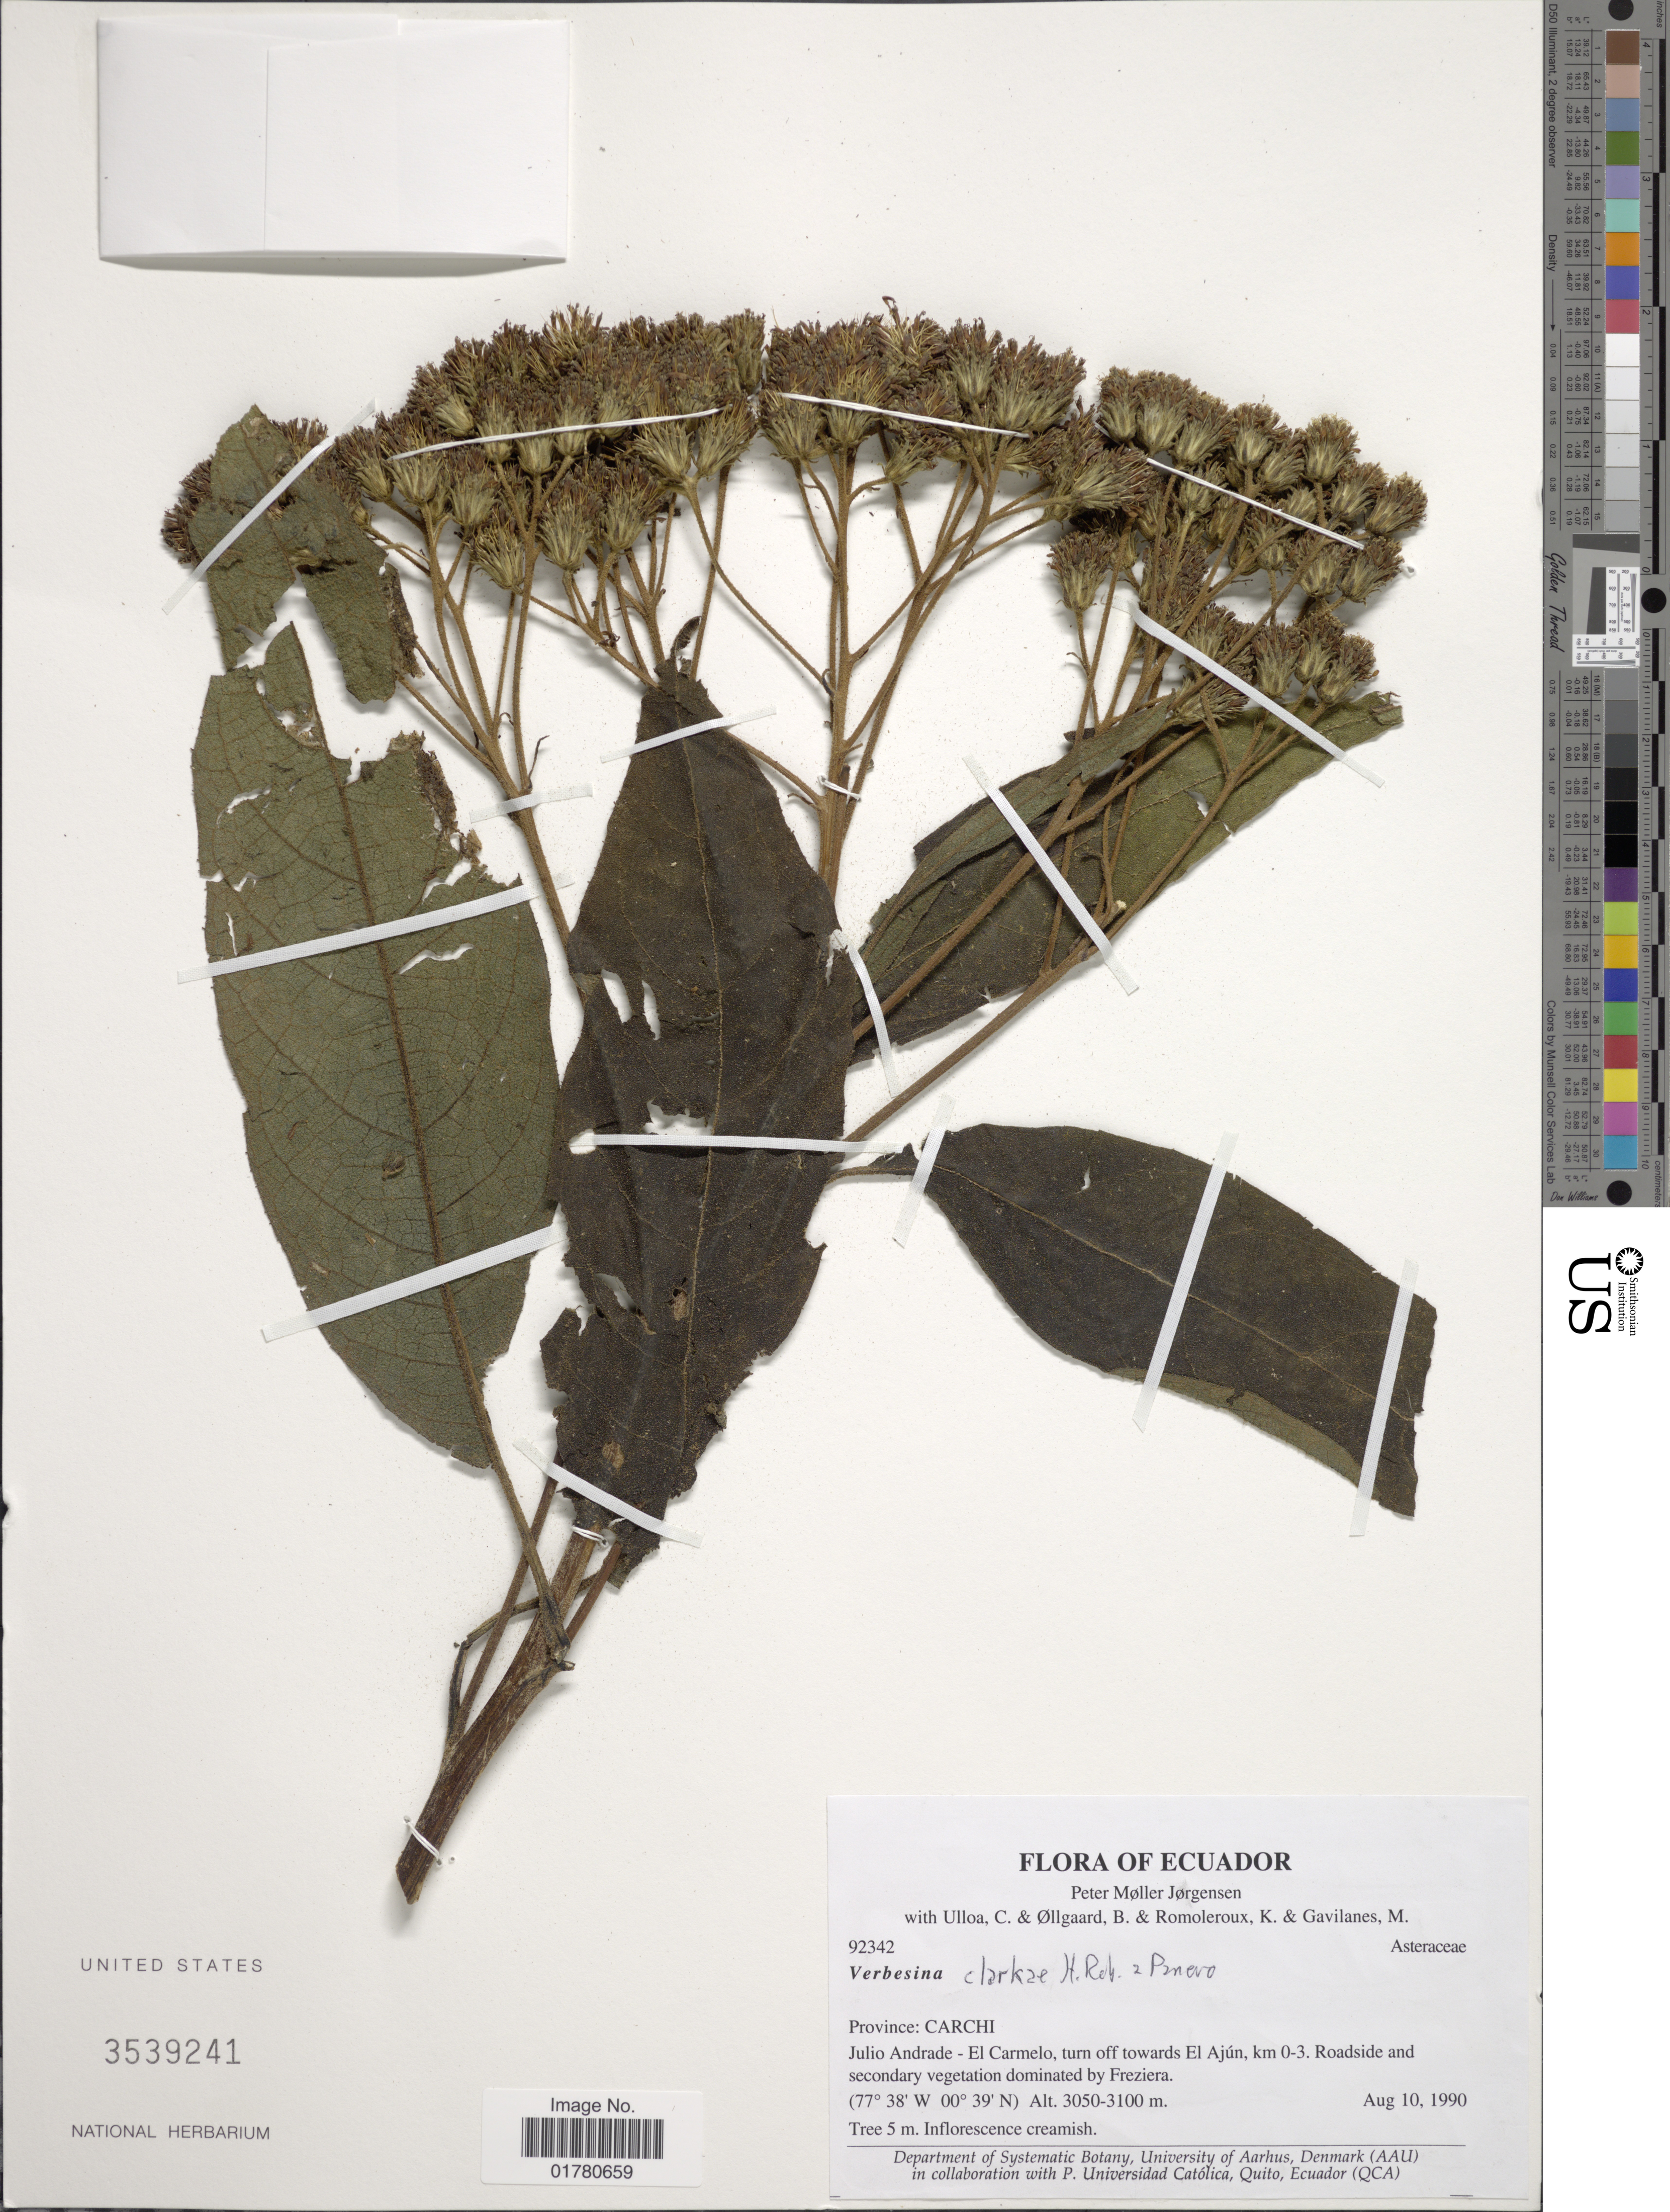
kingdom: Plantae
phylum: Tracheophyta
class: Magnoliopsida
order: Asterales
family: Asteraceae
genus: Verbesina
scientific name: Verbesina clarkiae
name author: H. Rob. & Panero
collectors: P. M. Jørgensen, C. Ulloa, B. Øllgaard, K. Romoleroux & M. Gavilanes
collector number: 92342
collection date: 1990-08-10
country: Ecuador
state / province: Carchi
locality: Julio Andrade - El Carmelo, turn off towards El Ajún, km 0-3. Roadisde and secondary vegetation dominated by Freziera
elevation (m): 3050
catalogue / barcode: US 3539241